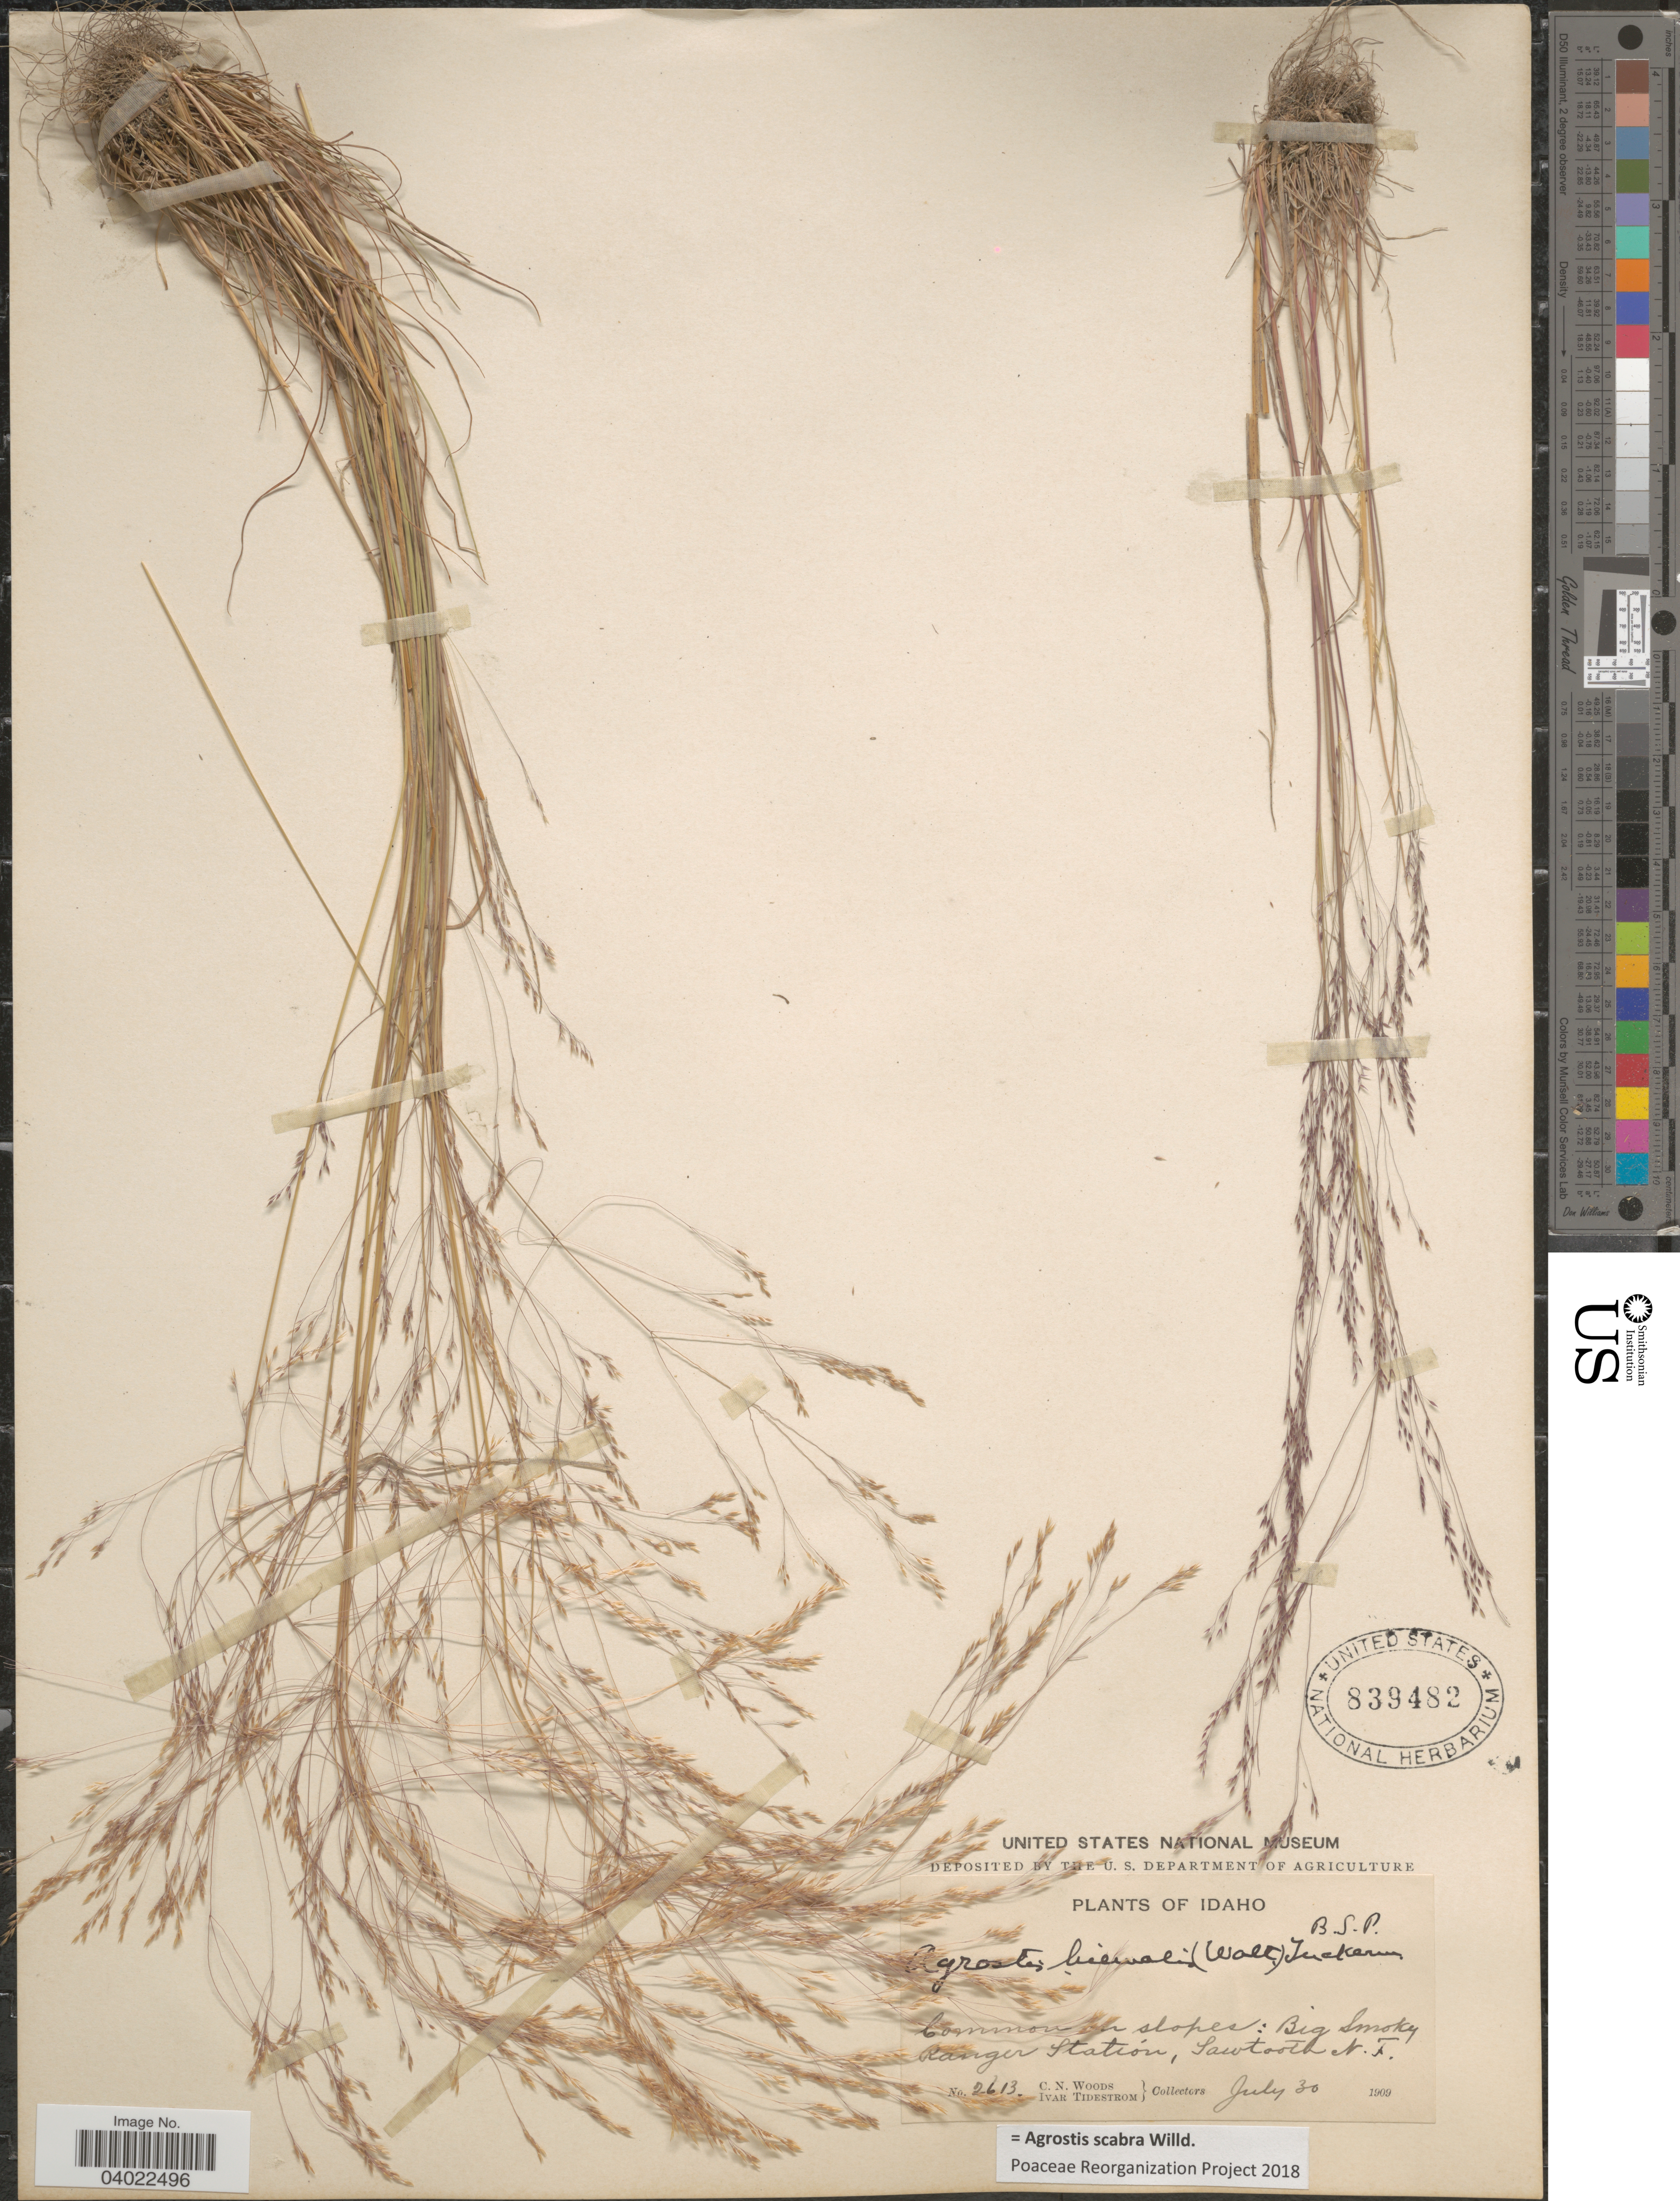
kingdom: Plantae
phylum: Tracheophyta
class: Liliopsida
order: Poales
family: Poaceae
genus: Agrostis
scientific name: Agrostis scabra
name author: Willd.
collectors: C. Woods & I. F. Tidestrom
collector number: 2613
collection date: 1909-07-30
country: United States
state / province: Idaho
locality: Big Smoky Ranger Station, Sawtooth N.F.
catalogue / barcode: US 839482